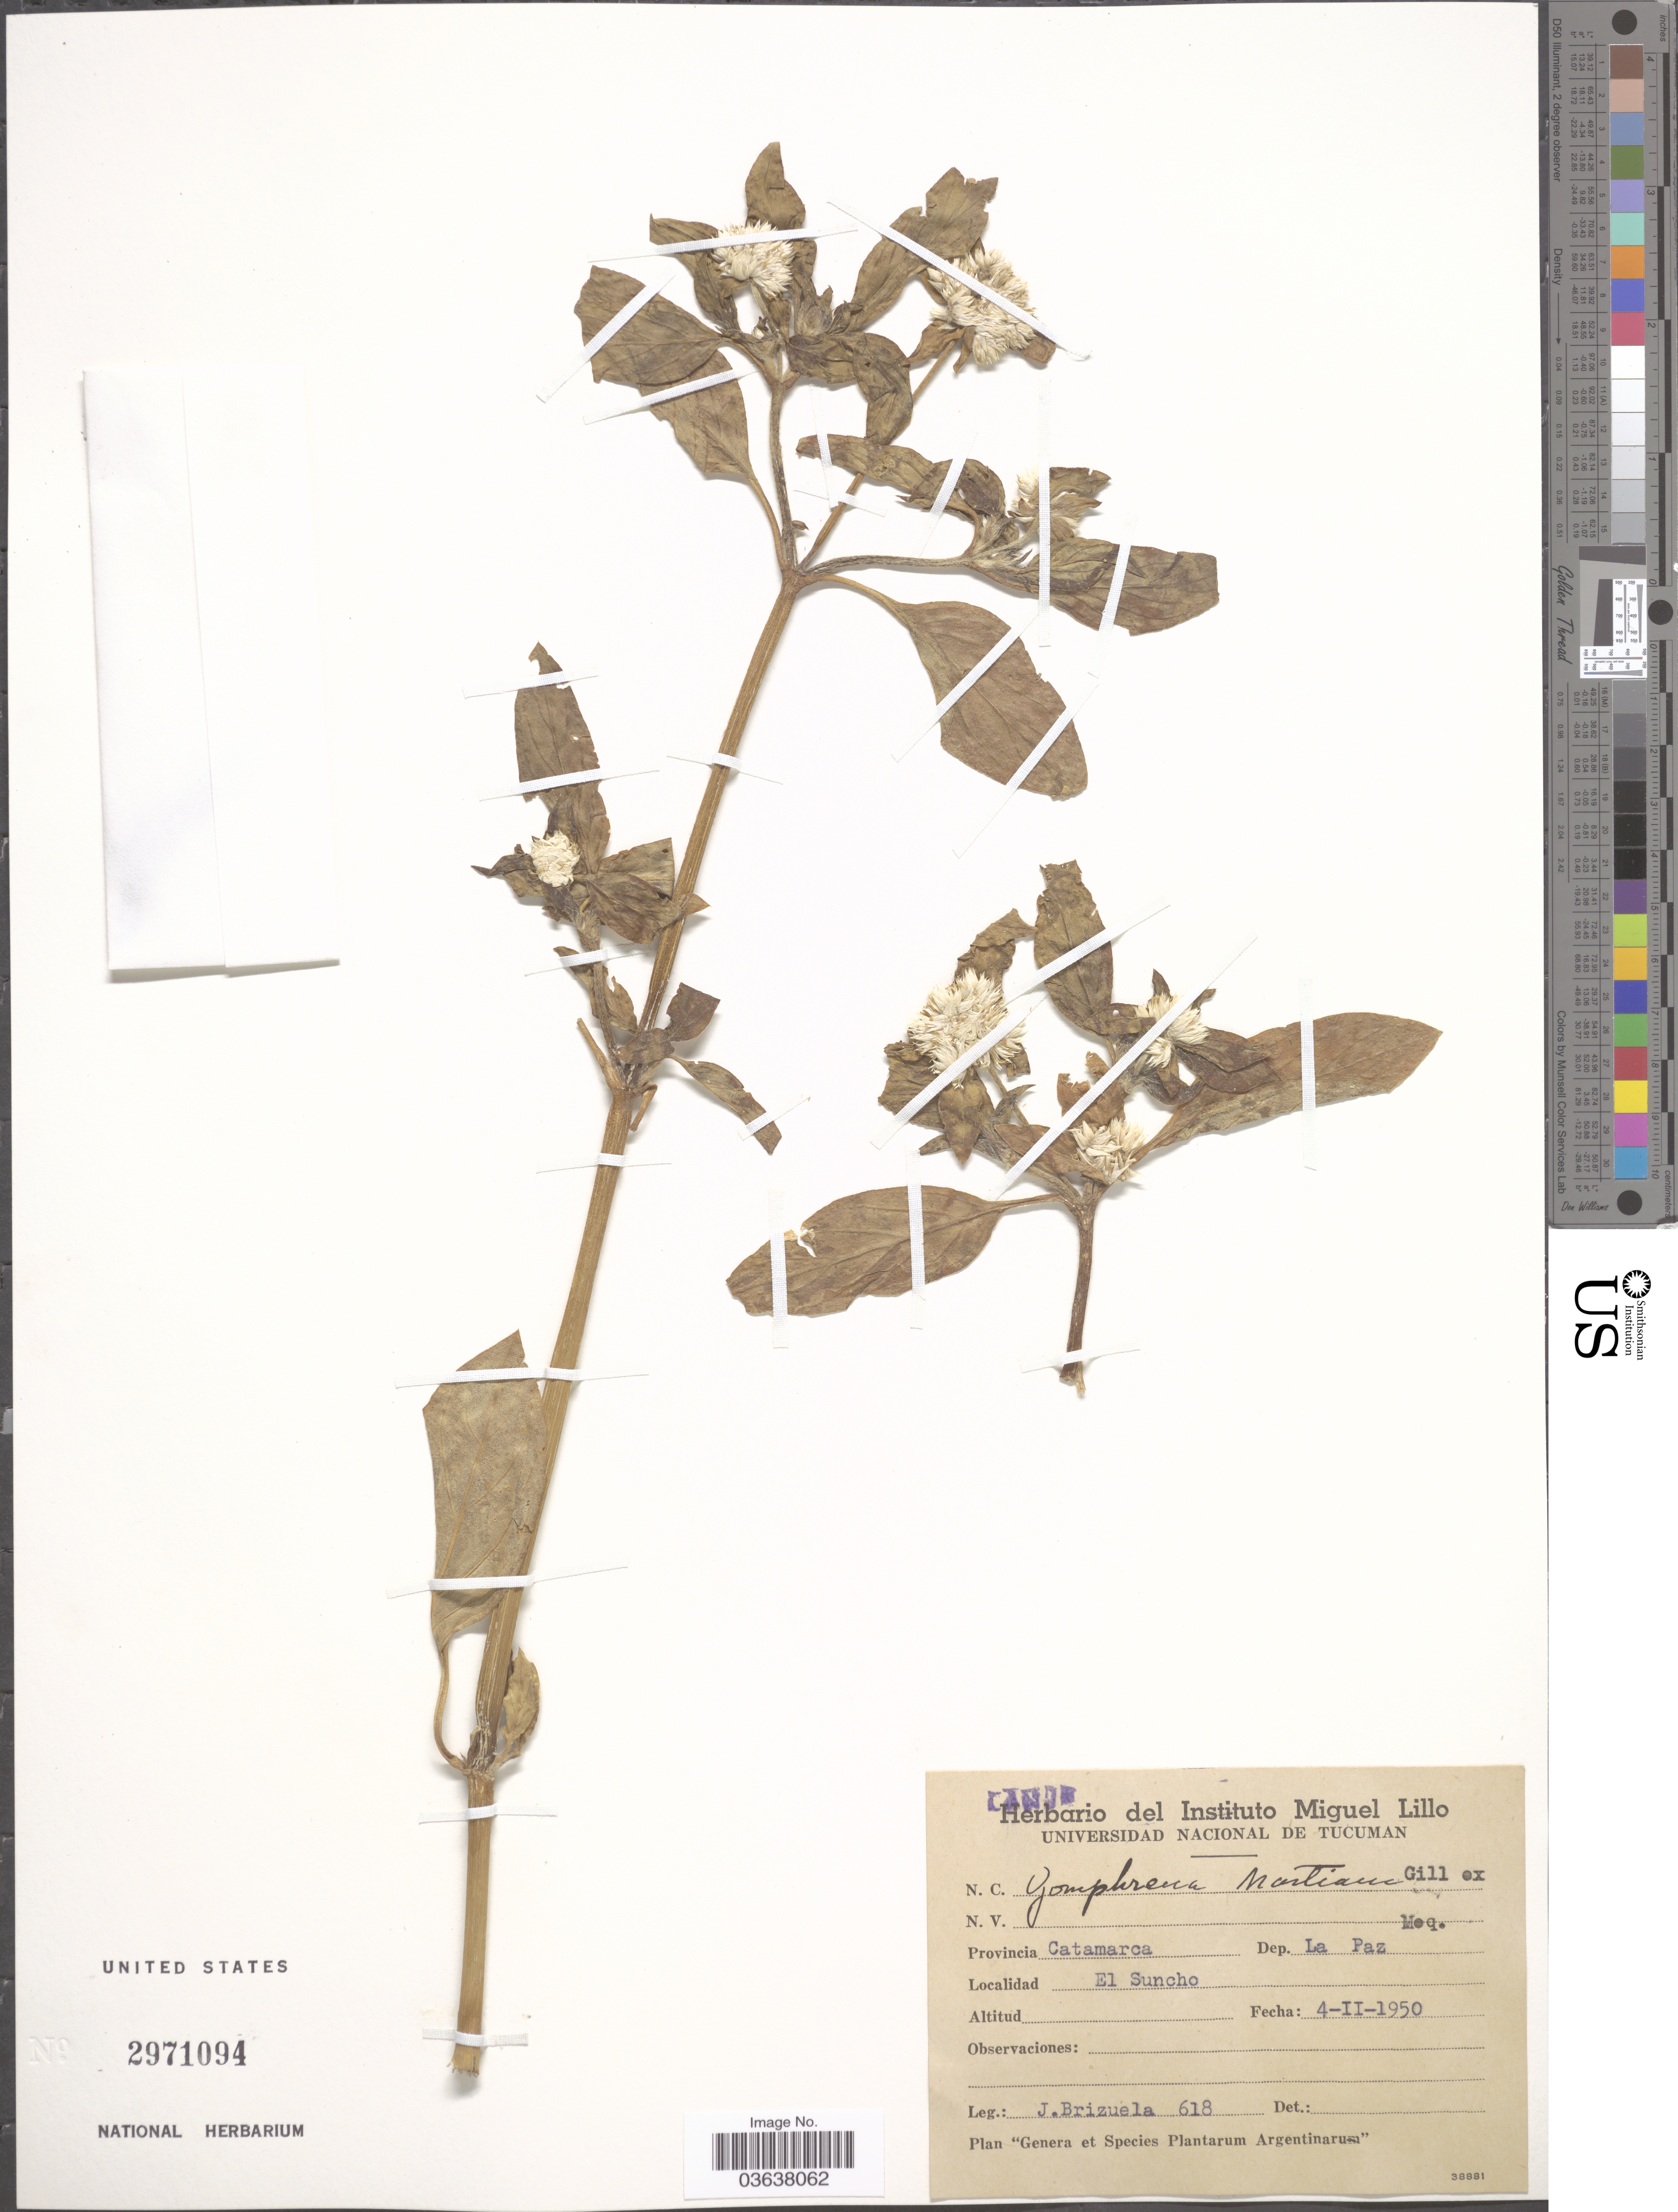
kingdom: Plantae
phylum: Tracheophyta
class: Magnoliopsida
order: Caryophyllales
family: Amaranthaceae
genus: Gomphrena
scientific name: Gomphrena martiana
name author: Gillies ex Moq.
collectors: J. Brizuela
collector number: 618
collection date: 1950-02-04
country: Argentina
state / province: Catamarca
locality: Dep. La Paz. El Suncho.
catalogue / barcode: US 2971094